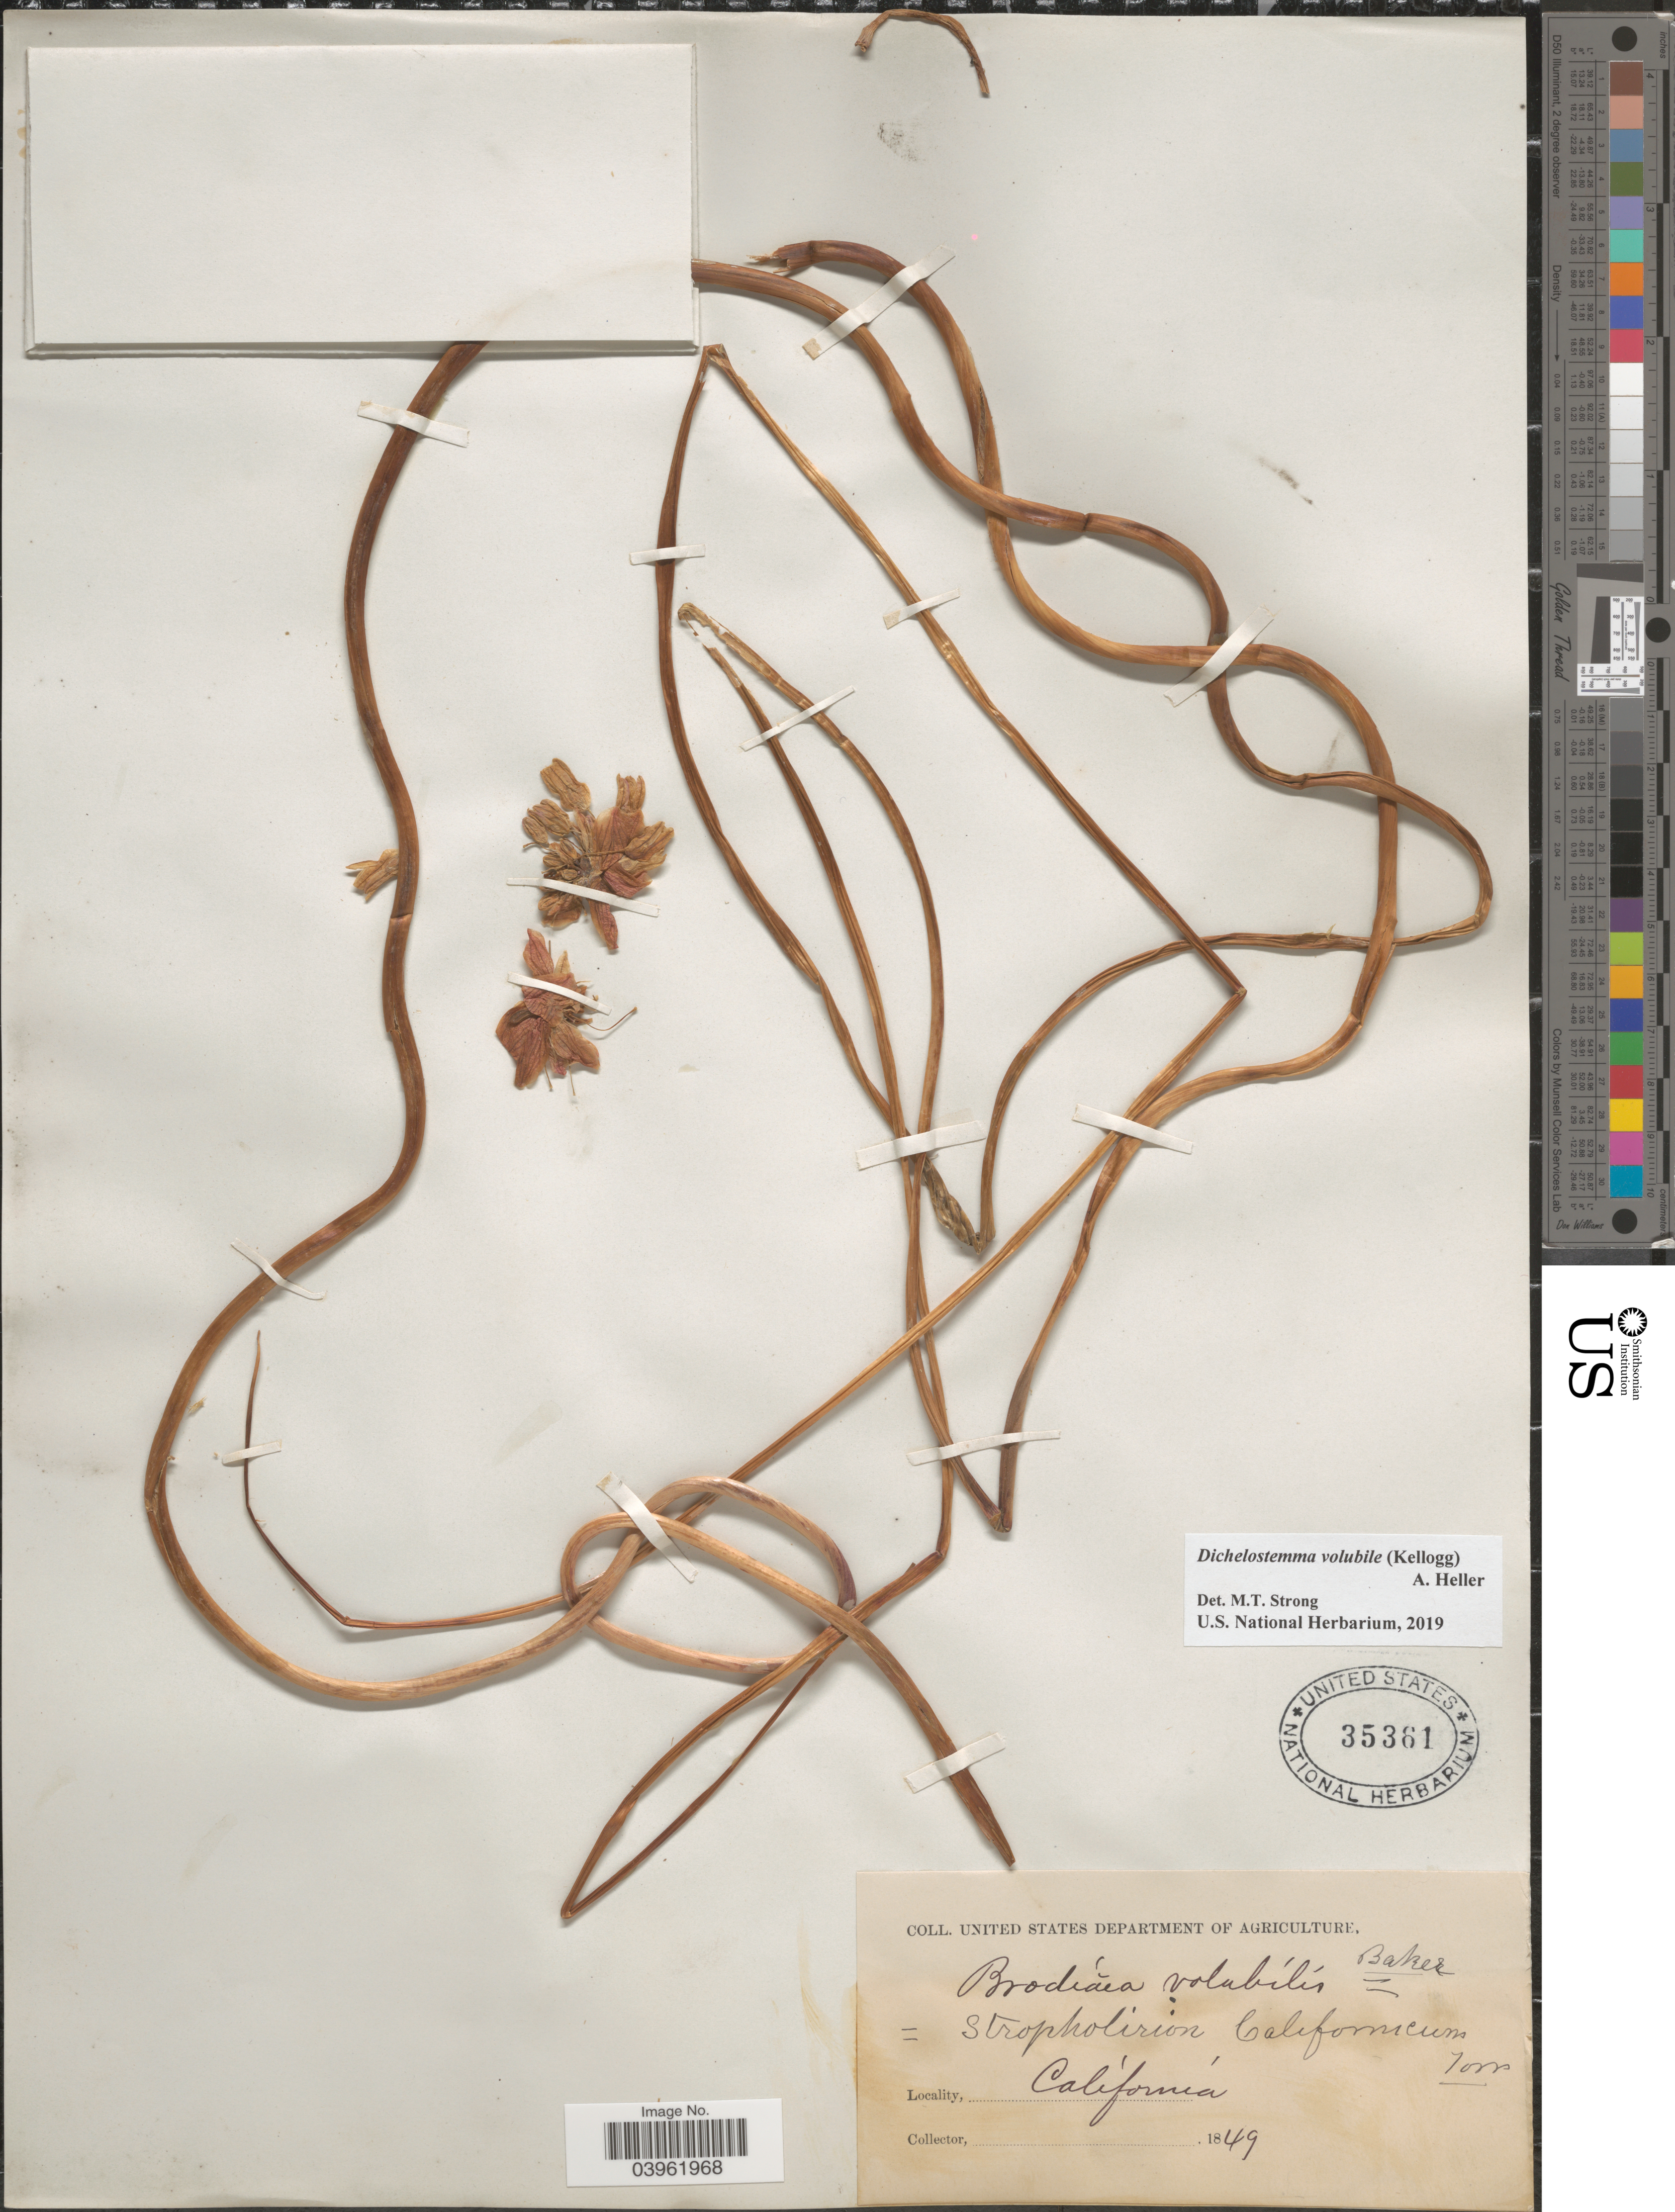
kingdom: Plantae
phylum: Tracheophyta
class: Liliopsida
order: Asparagales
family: Asparagaceae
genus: Dichelostemma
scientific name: Dichelostemma volubile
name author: A. Heller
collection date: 1849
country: United States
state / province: California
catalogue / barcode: US 35361